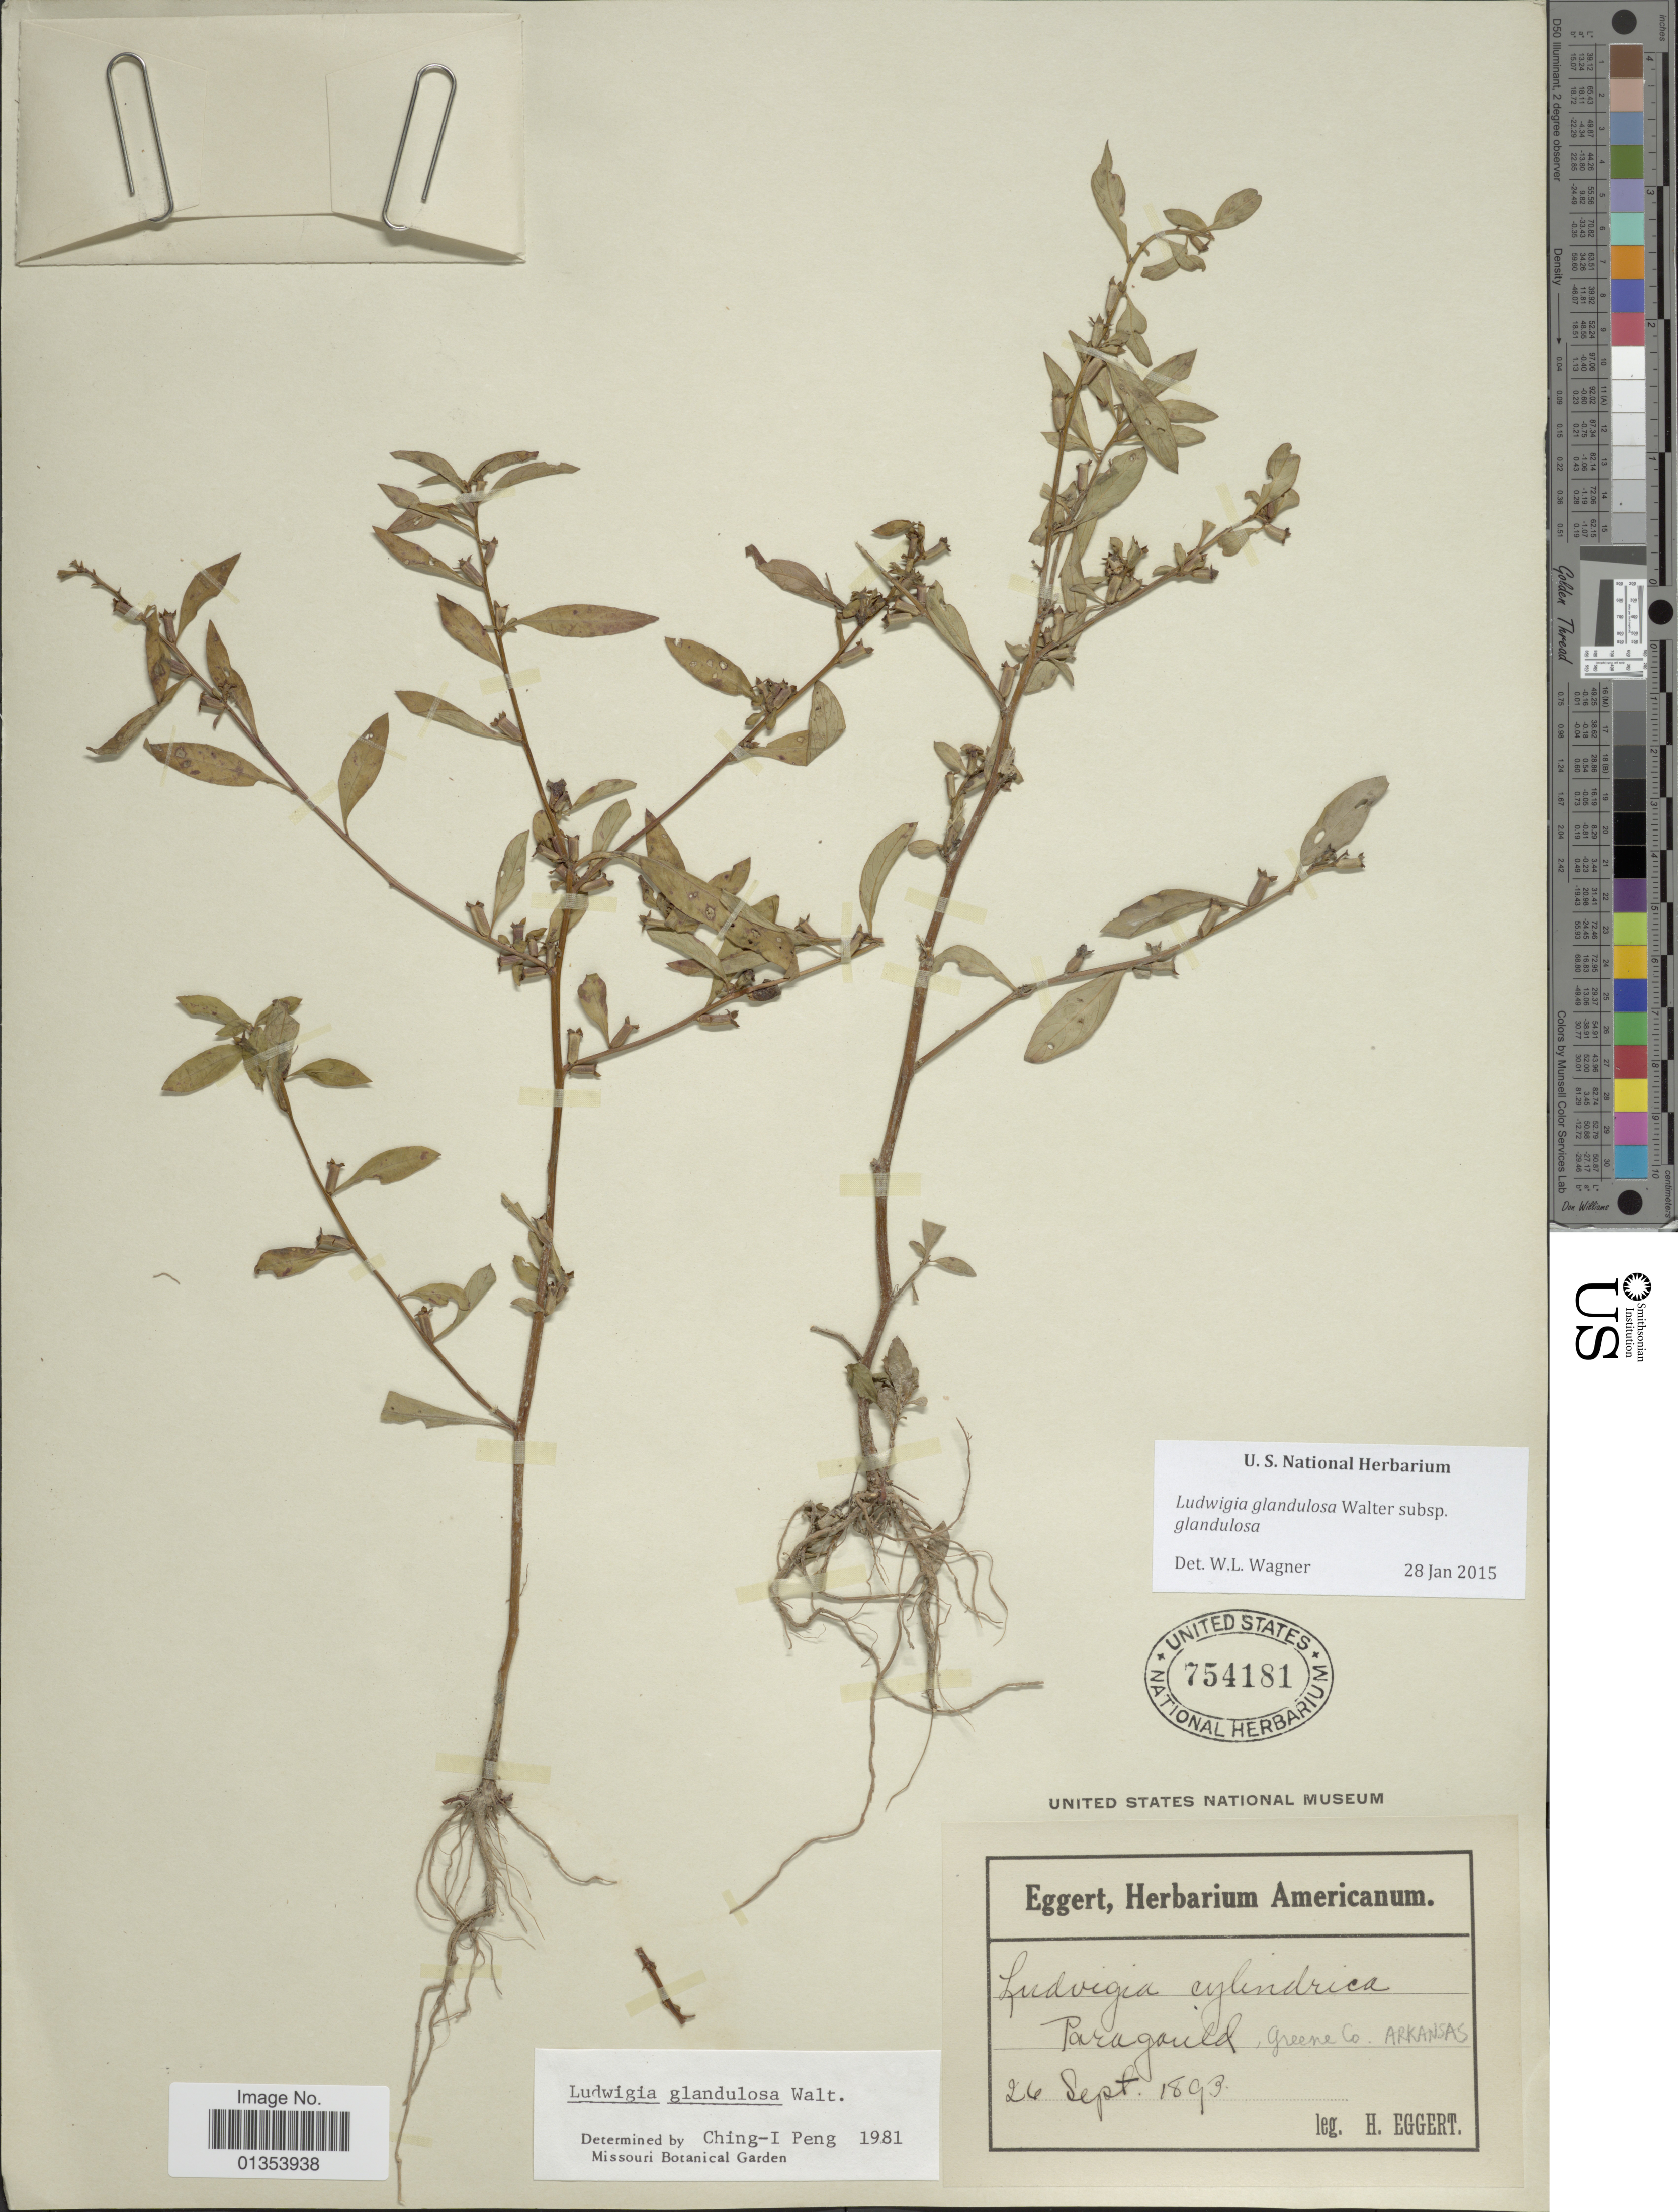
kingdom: Plantae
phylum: Tracheophyta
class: Magnoliopsida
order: Myrtales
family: Onagraceae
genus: Ludwigia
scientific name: Ludwigia glandulosa subsp. glandulosa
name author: Walter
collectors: H. Eggert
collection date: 1893-09-26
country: United States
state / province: Arkansas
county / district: Greene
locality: Paragould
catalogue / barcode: US 754181